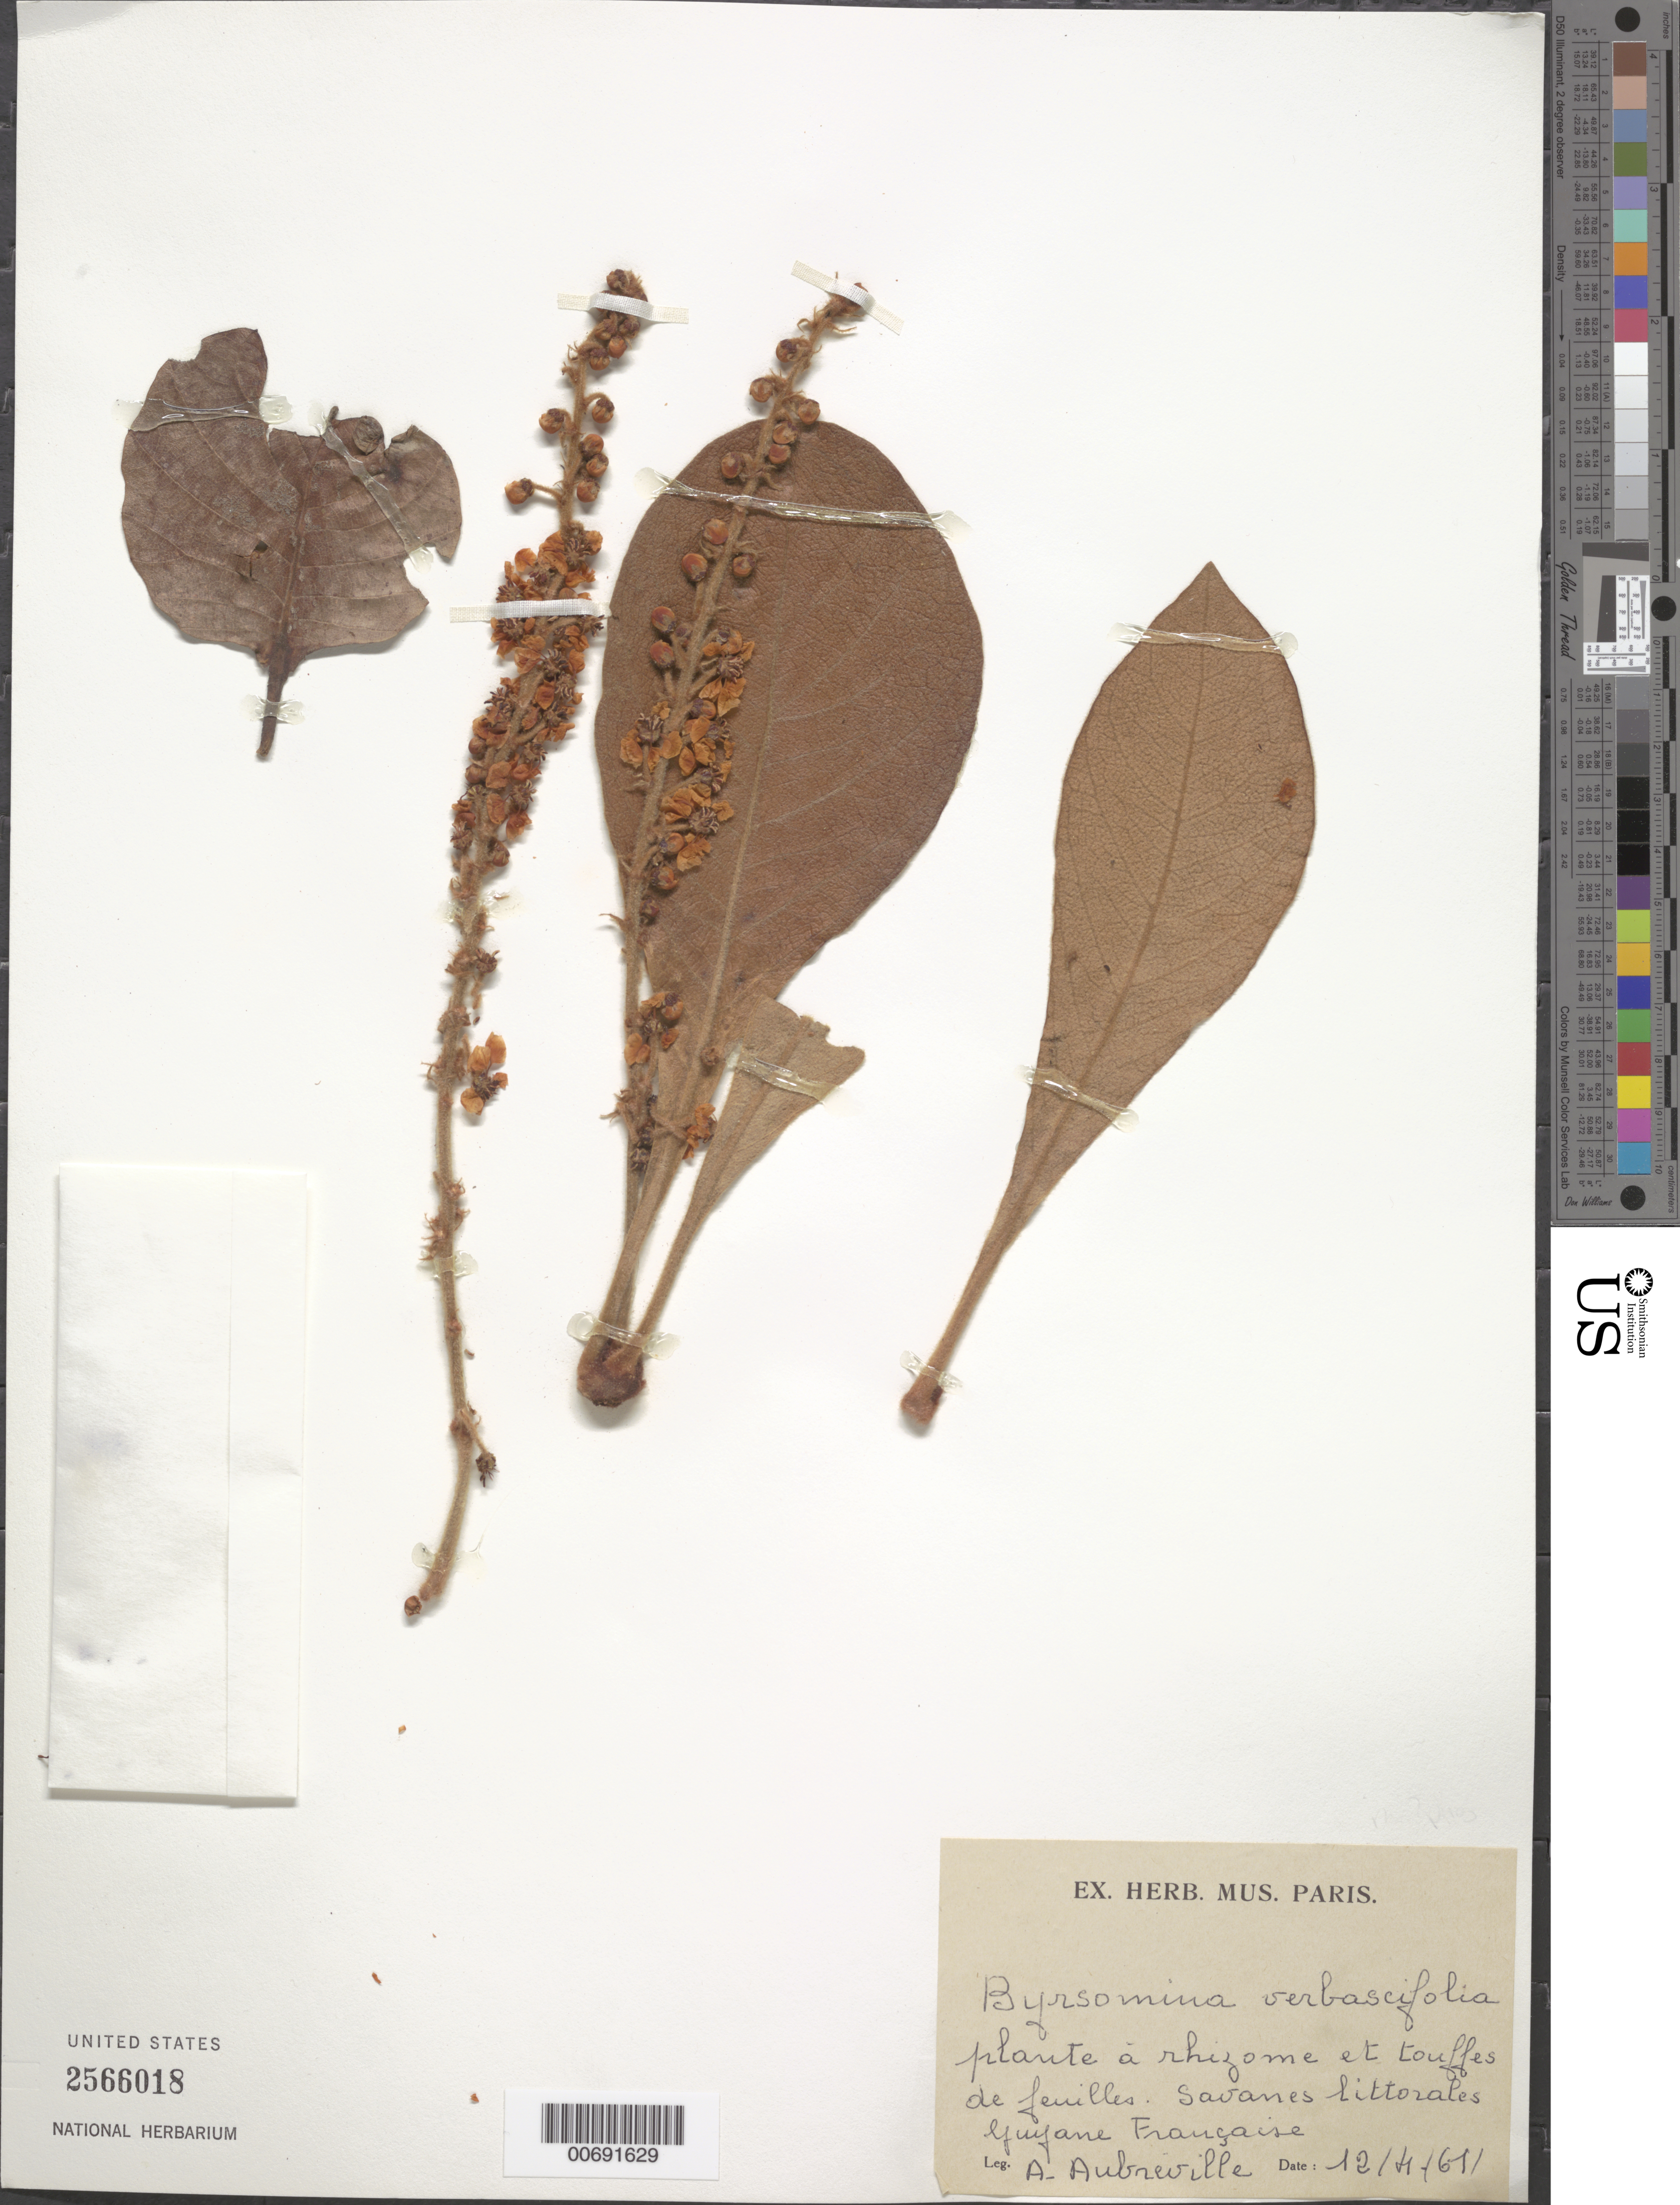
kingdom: Plantae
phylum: Tracheophyta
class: Magnoliopsida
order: Malpighiales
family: Malpighiaceae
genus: Byrsonima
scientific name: Byrsonima verbascifolia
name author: (L.) DC.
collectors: A. Aubréville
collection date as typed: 12-Apr-61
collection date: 1961-04-12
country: French Guiana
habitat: Savanna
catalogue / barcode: US 2566018